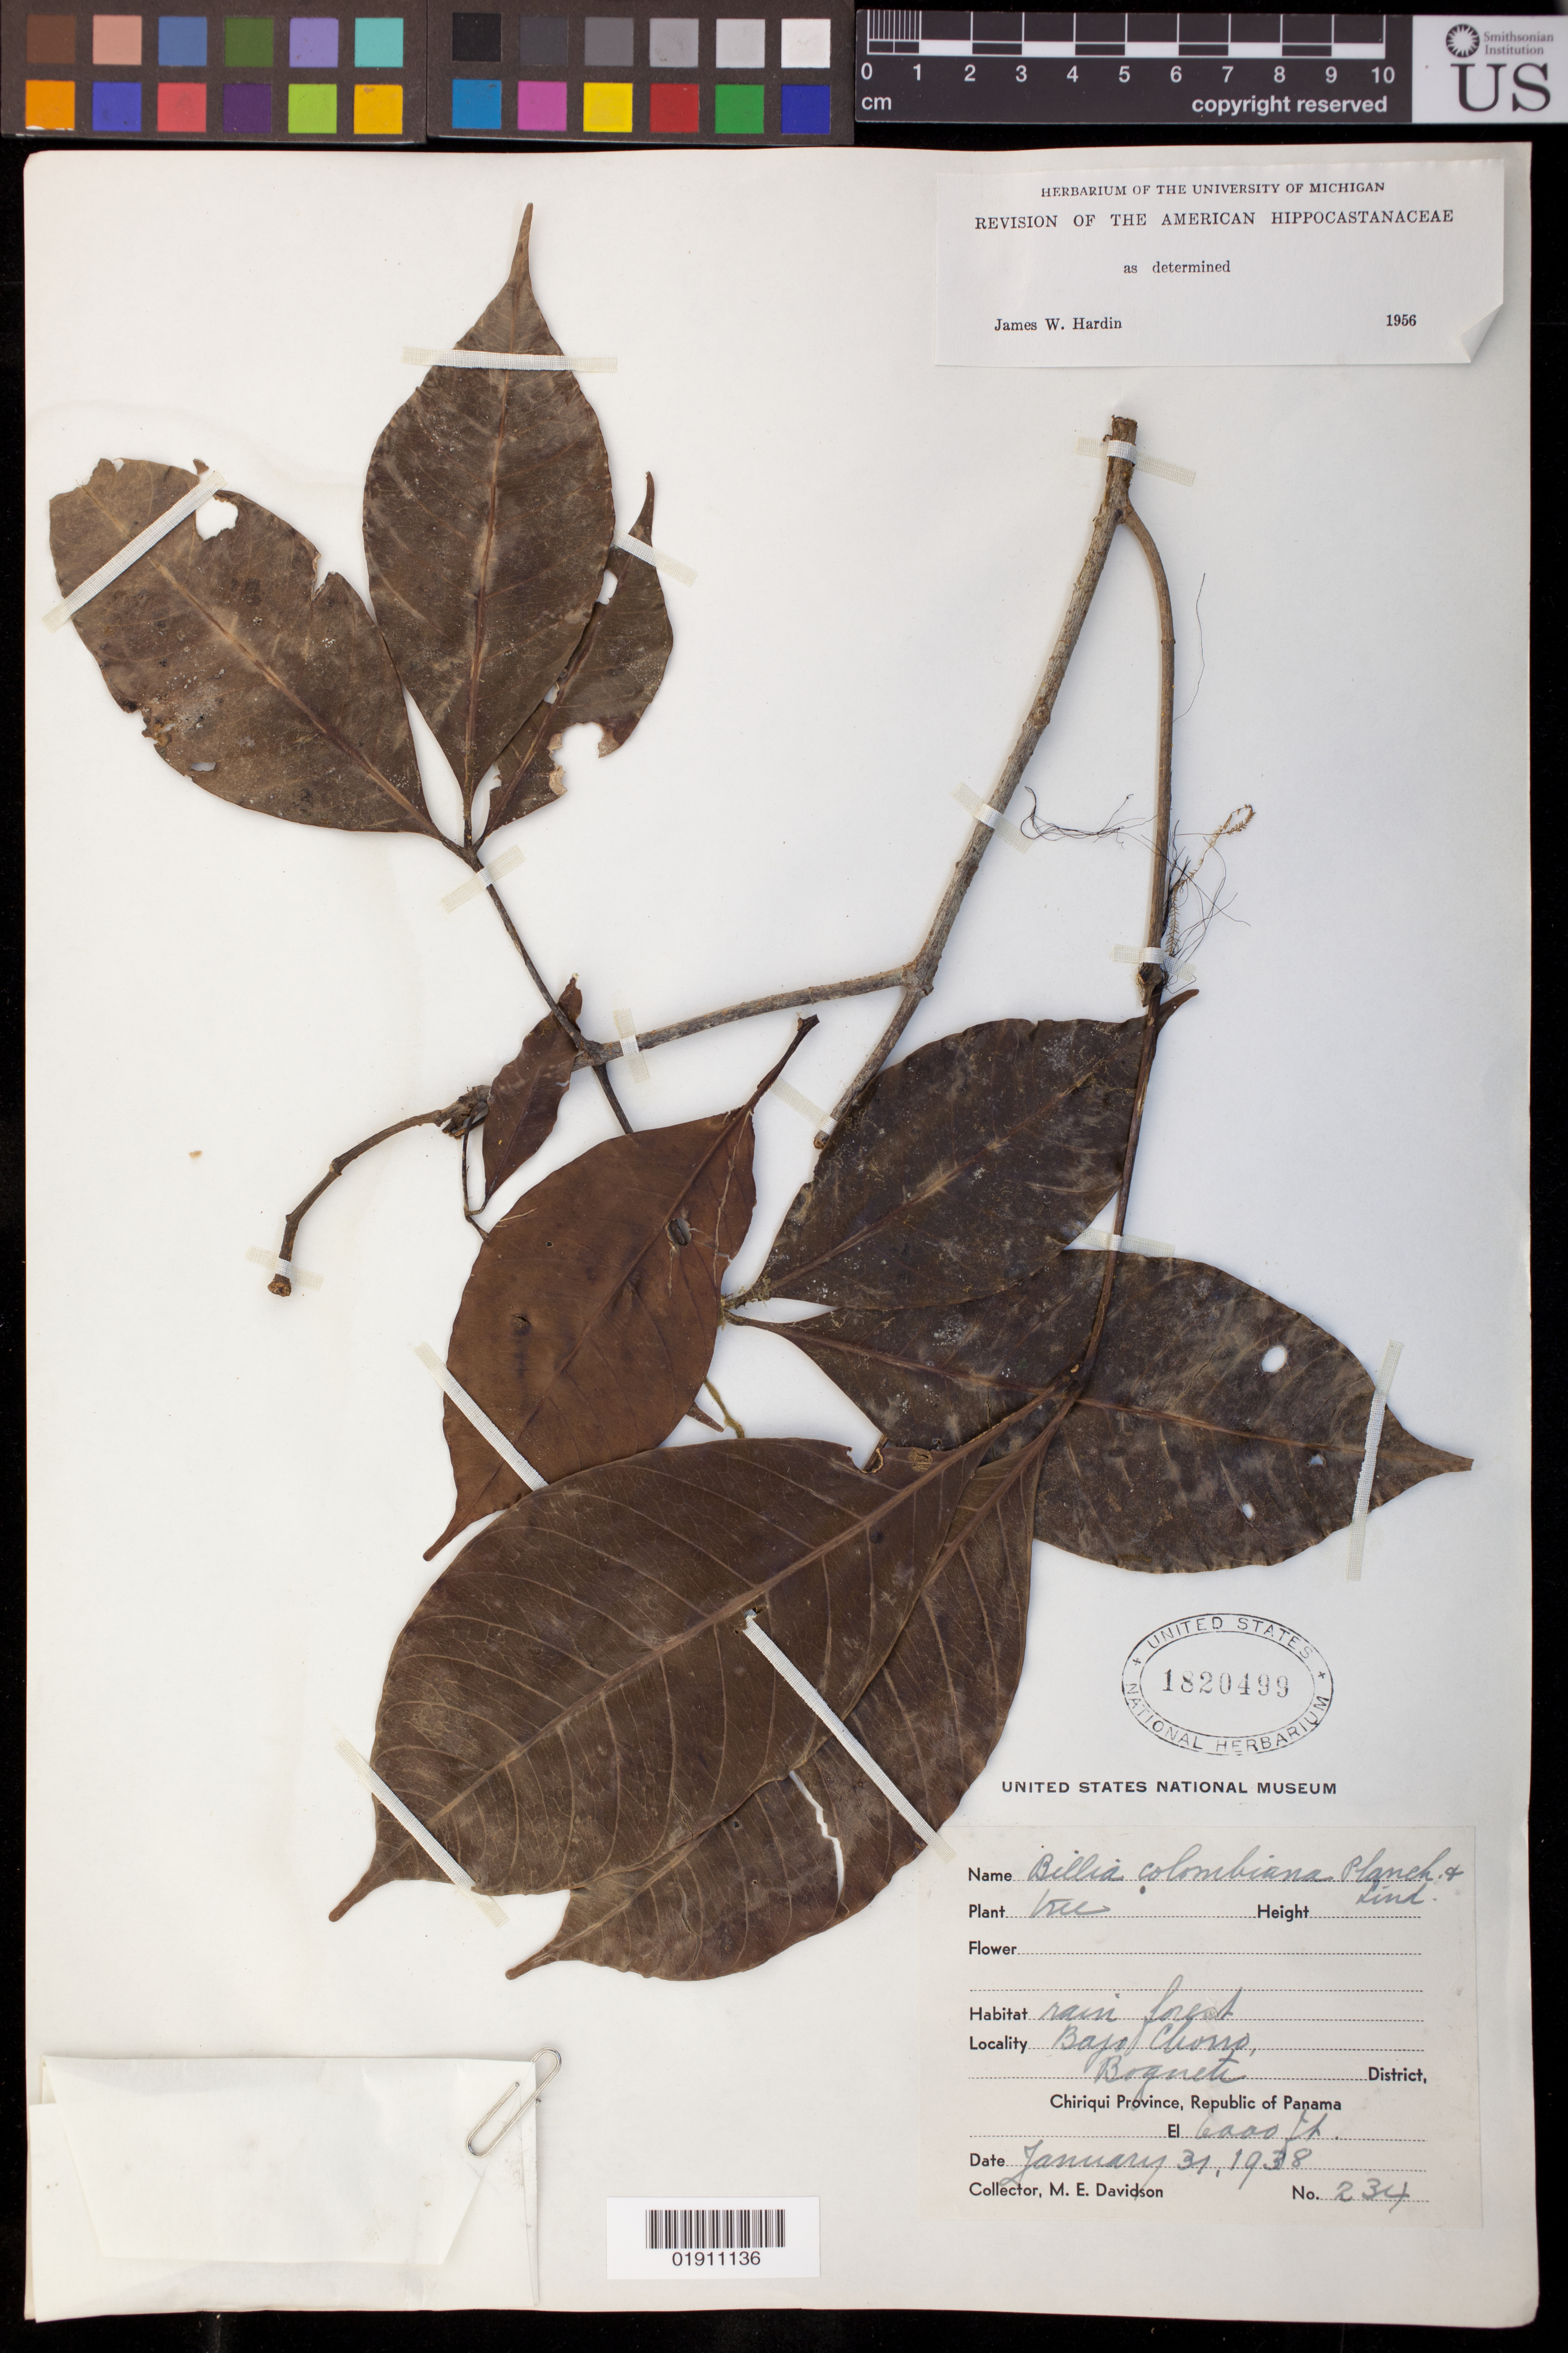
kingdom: Plantae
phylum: Tracheophyta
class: Magnoliopsida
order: Sapindales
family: Sapindaceae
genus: Billia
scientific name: Billia rosea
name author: (Planch. & Linden) C. Ulloa & P.M. Jørg.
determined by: Acevedo-Rodríguez, P., (BOT), Smithsonian Institution - National Museum of Natural History (UNITED STATES)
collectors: M. Davidson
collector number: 234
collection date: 1938-01-31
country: Panama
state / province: Chiriqui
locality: Bajo Chorro, Bogneti District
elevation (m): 1829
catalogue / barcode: US 1820499